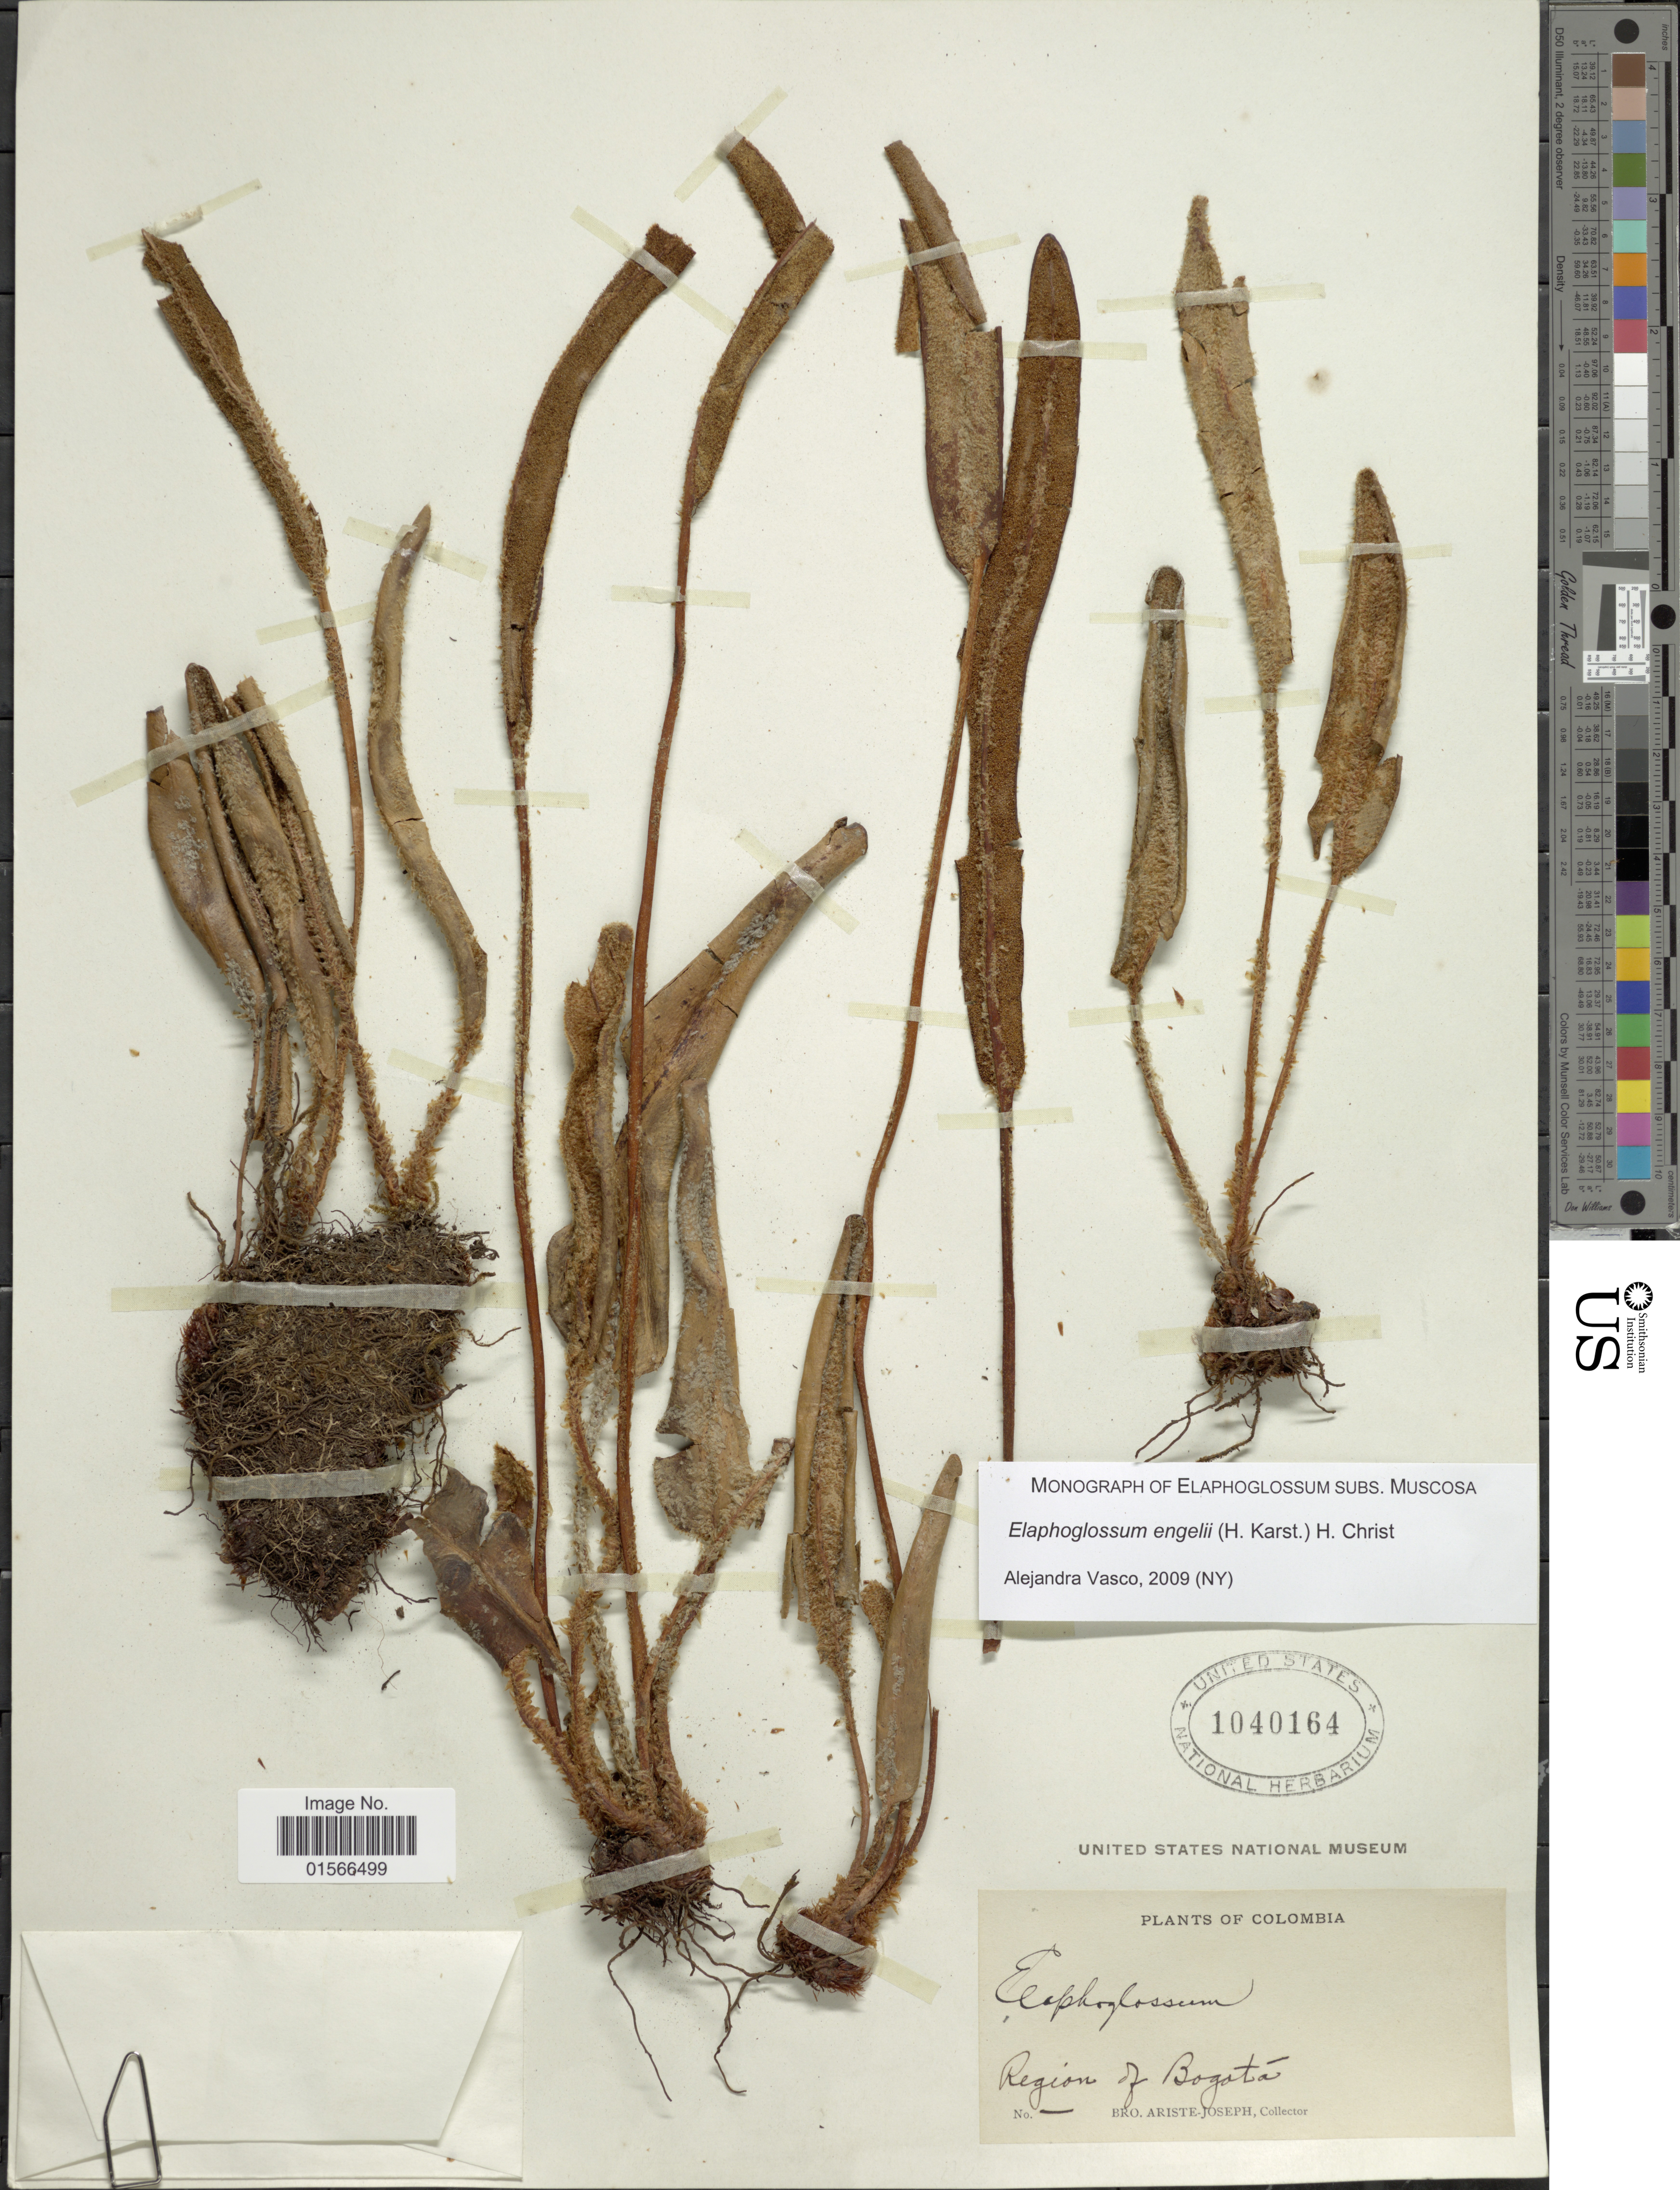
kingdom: Plantae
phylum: Tracheophyta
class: Polypodiopsida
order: Polypodiales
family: Dryopteridaceae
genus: Elaphoglossum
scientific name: Elaphoglossum engelii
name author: (H. Karst.) Christ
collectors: Bro. Ariste-Joseph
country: Colombia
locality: Region of Bogotá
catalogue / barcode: US 1040164